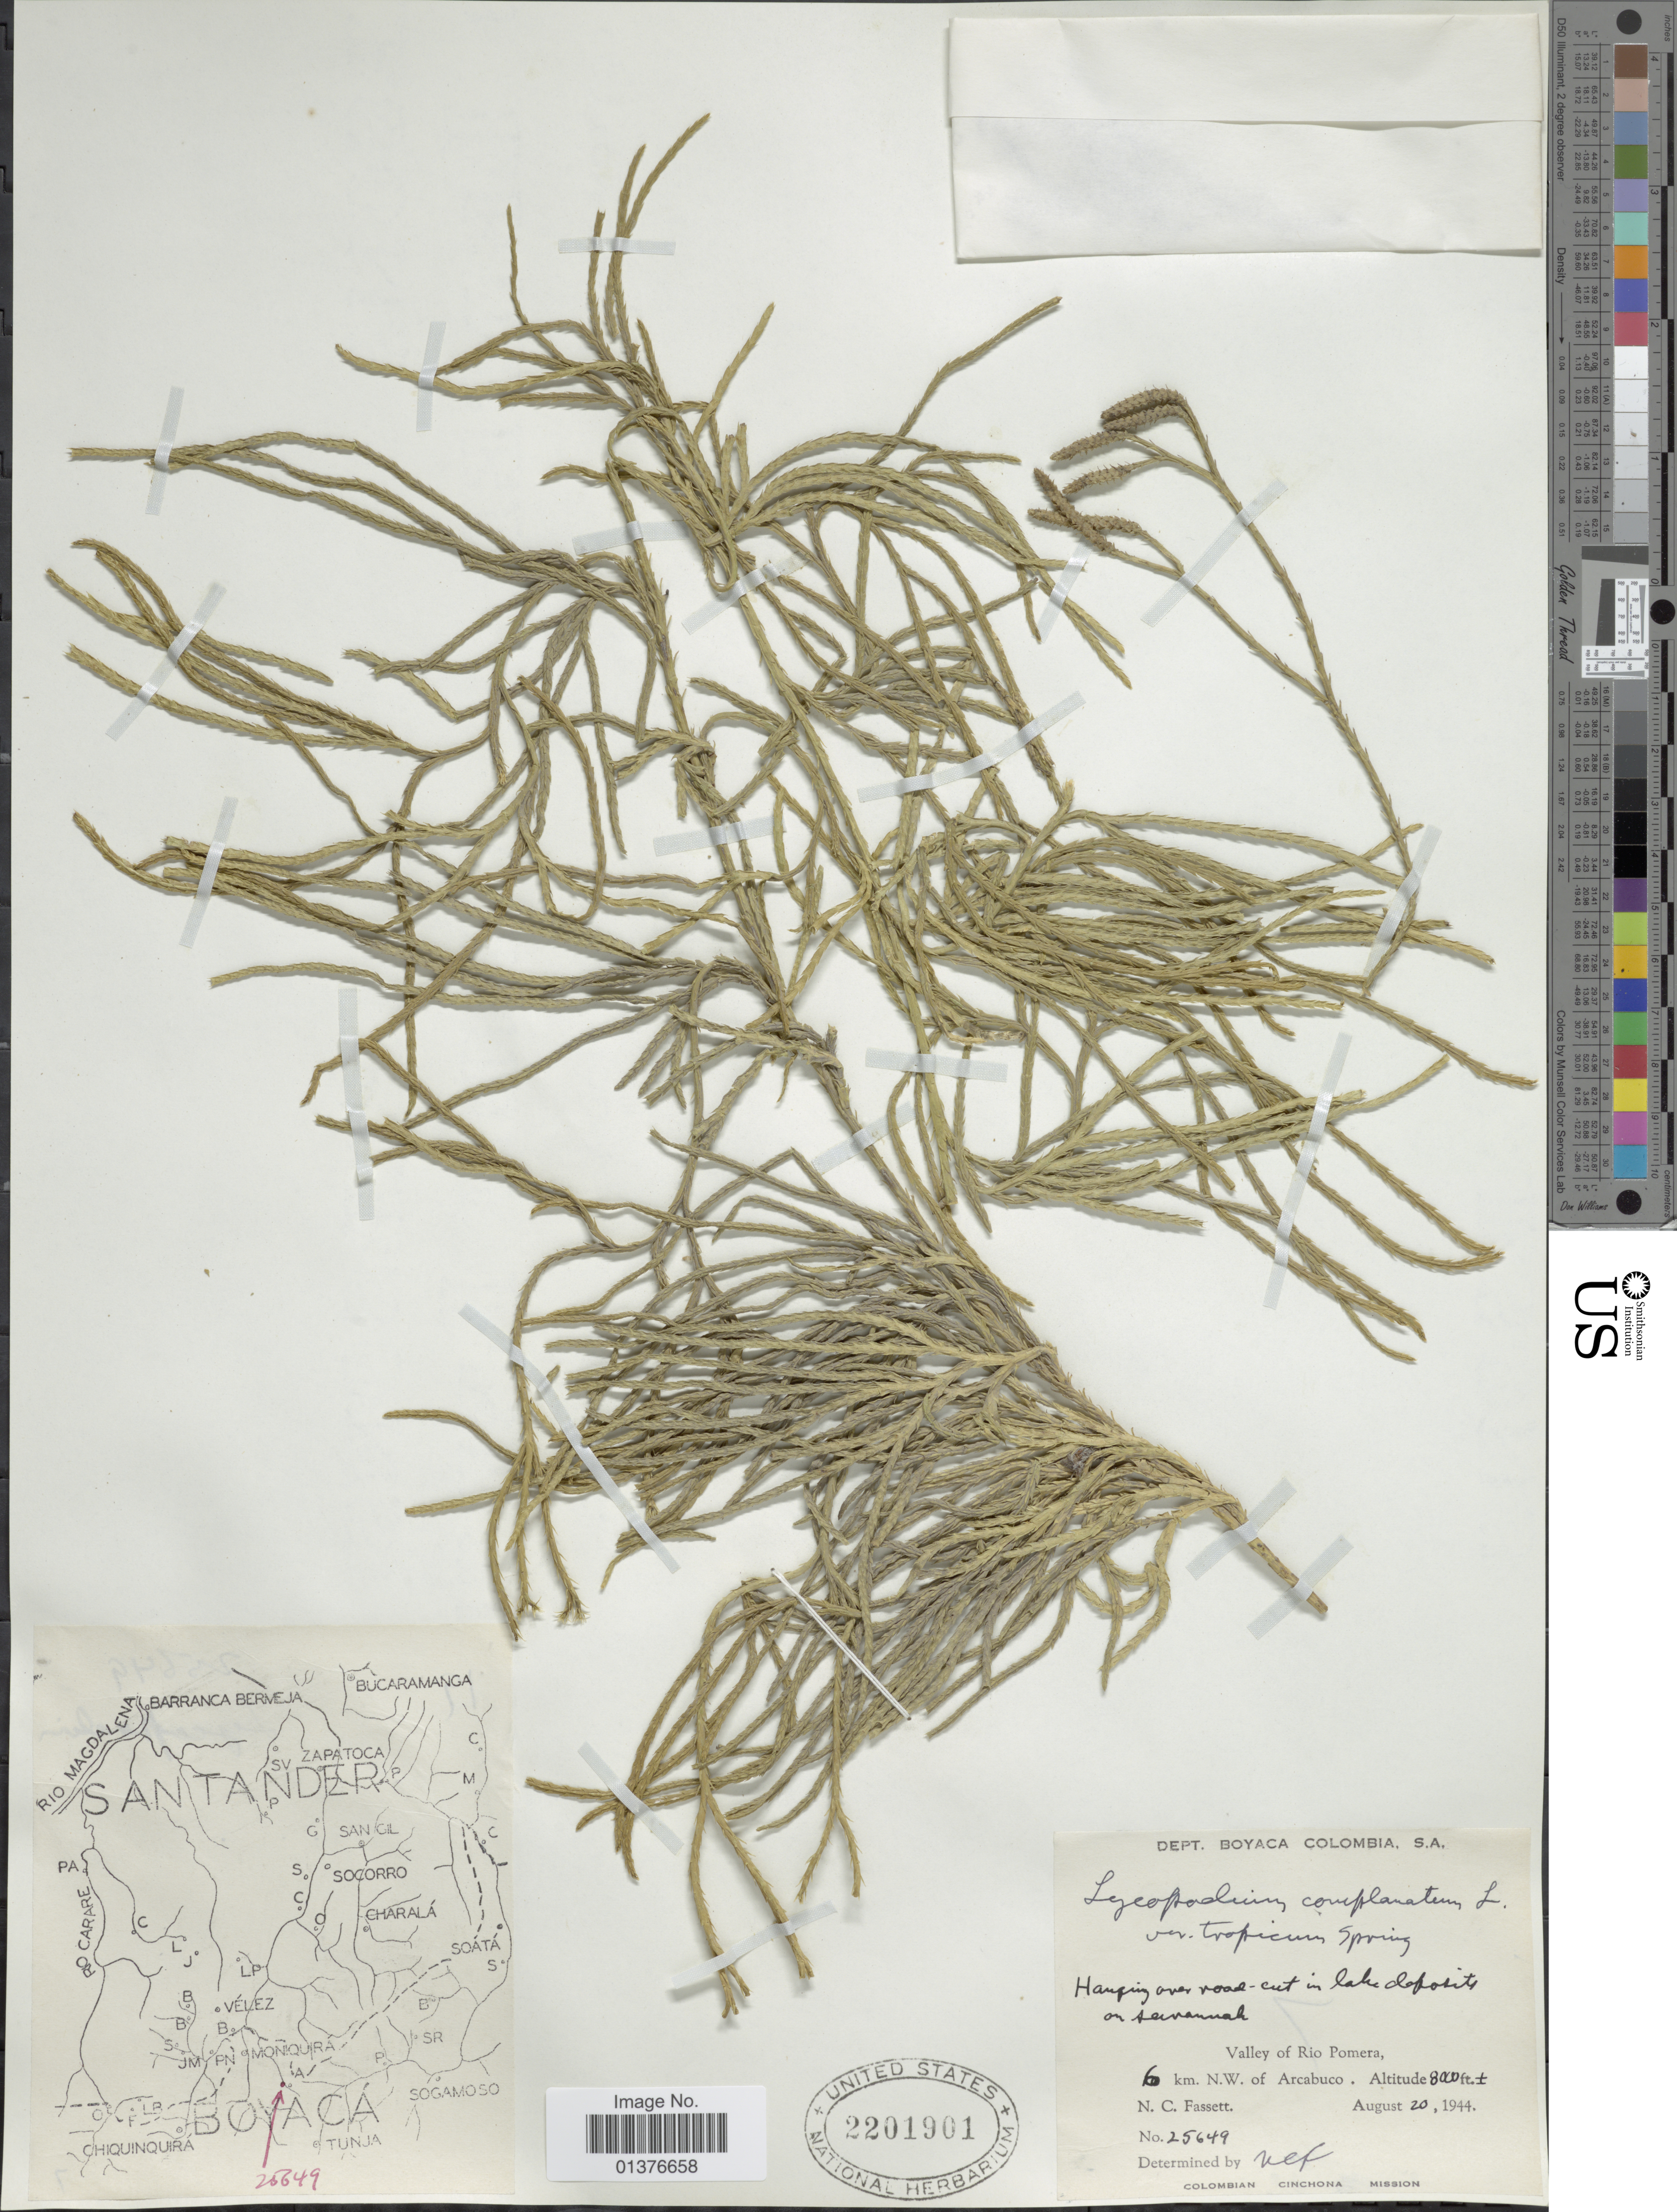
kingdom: Plantae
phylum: Tracheophyta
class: Lycopodiopsida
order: Lycopodiales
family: Lycopodiaceae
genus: Diphasiastrum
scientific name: Diphasiastrum thyoides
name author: (Humb. & Bonpl. ex Willd.) Holub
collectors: N. C. Fassett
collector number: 25649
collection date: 1944-08-20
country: Colombia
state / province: Boyacá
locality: Valley of Rio Pomera, 6km N.W. of Arcabuco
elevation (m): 2438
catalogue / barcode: US 2201901